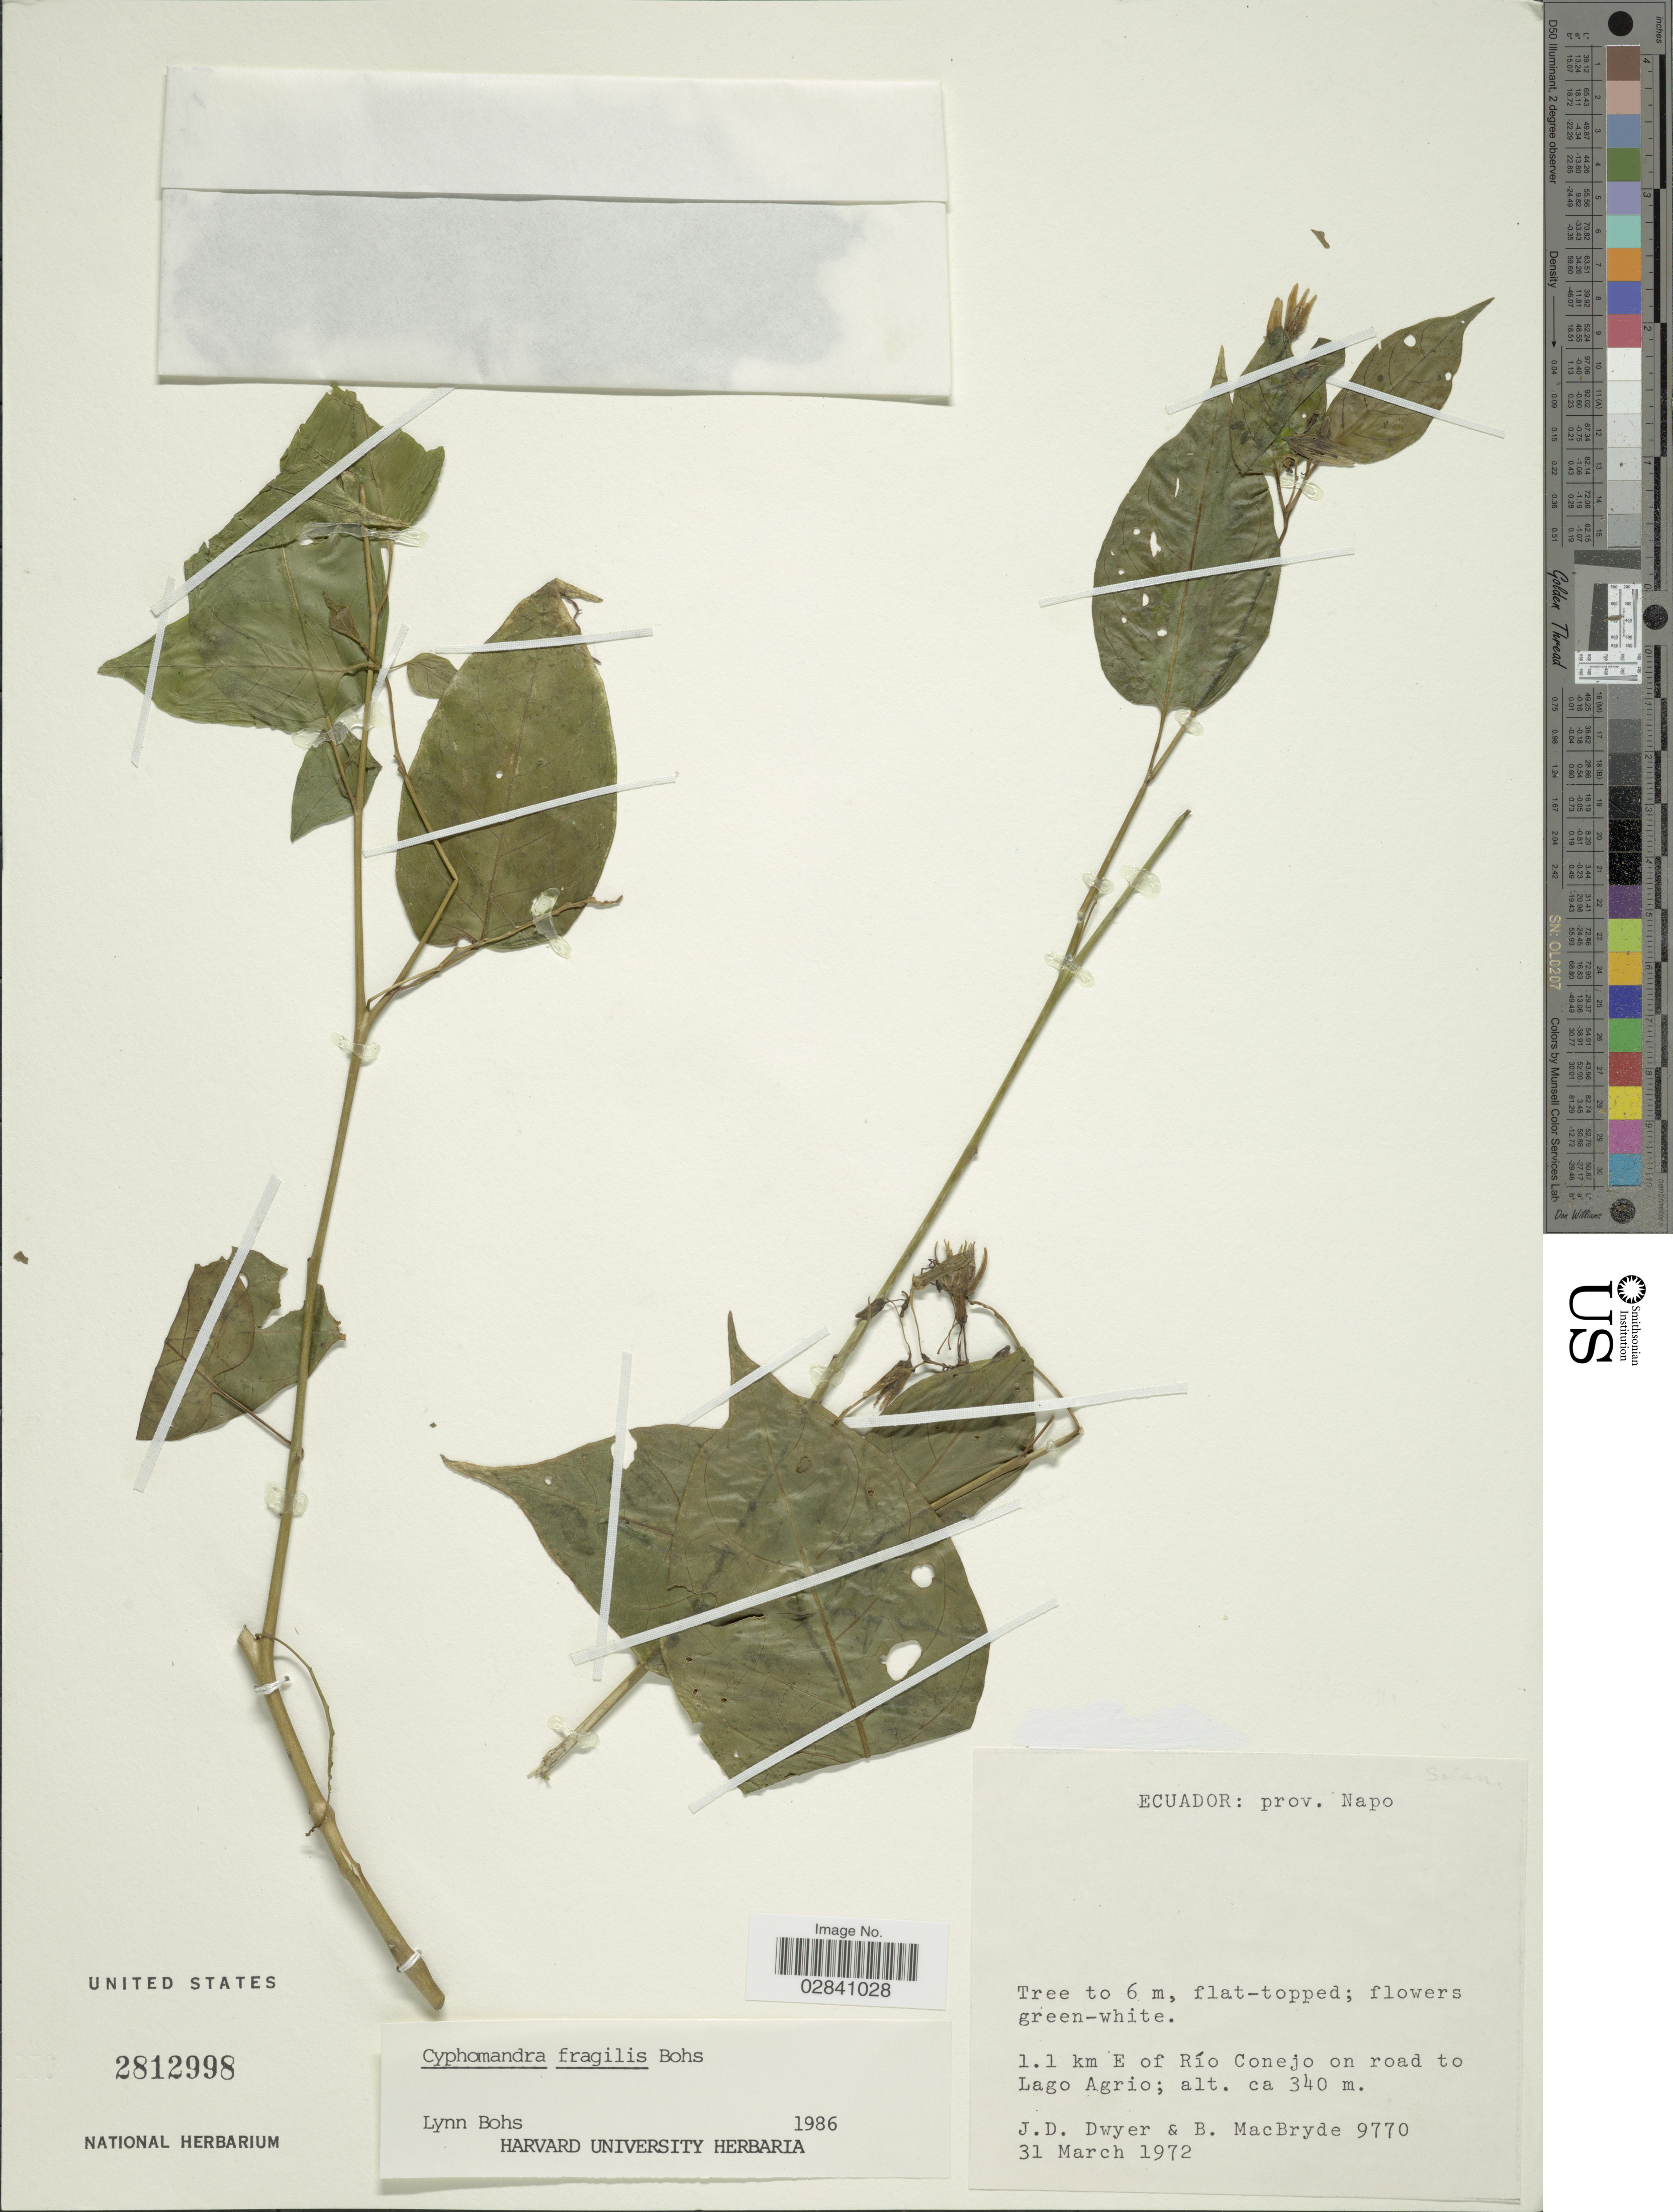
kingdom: Plantae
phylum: Tracheophyta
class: Magnoliopsida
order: Solanales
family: Solanaceae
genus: Cyphomandra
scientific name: Cyphomandra fragilis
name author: Bohs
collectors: J. D. Dwyer & B. MacBryde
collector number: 9770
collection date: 1972-03-31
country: Ecuador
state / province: Napo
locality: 1.1 km E of Río Conejo on road to Lago Agrio.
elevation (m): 340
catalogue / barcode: US 2812998